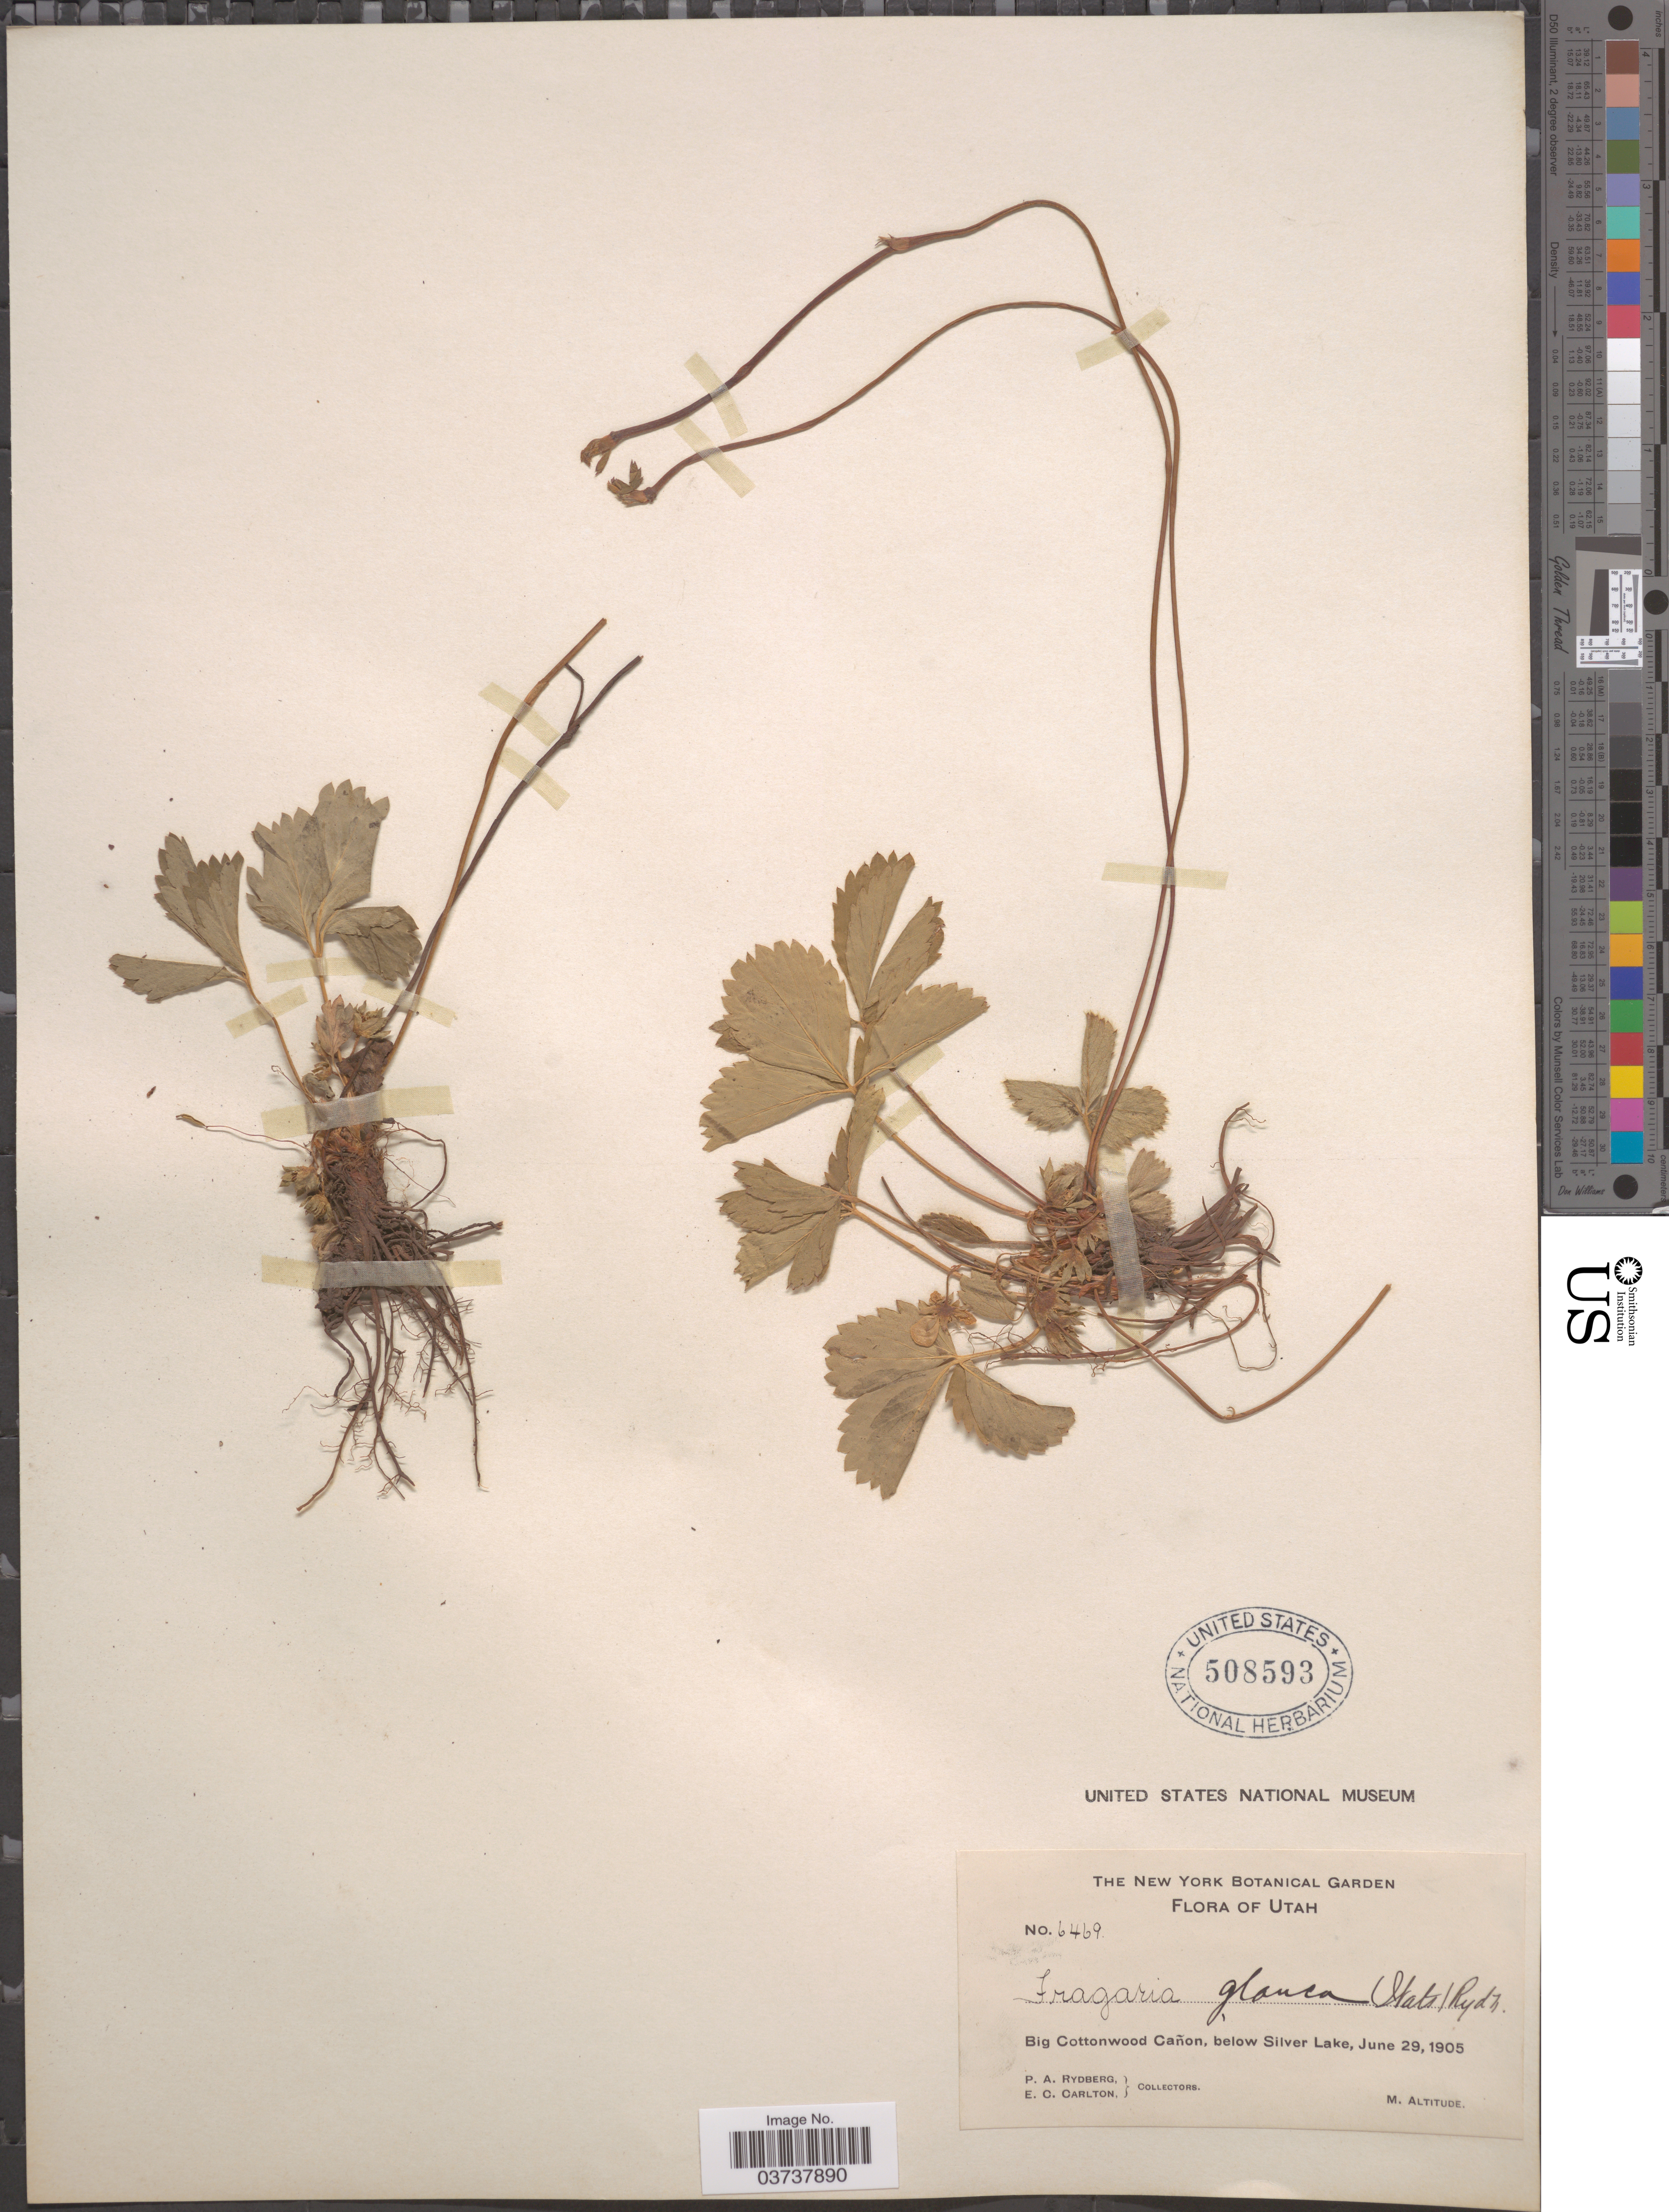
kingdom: Plantae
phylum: Tracheophyta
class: Magnoliopsida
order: Rosales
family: Rosaceae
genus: Fragaria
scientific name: Fragaria virginiana subsp. glauca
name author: (S. Watson) Staudt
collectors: P. A. Rydberg & E. Carlton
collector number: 6469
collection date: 1905-06-29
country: United States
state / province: Utah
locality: Big Cottonwood Cañon, below Silver Lake.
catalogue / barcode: US 508593